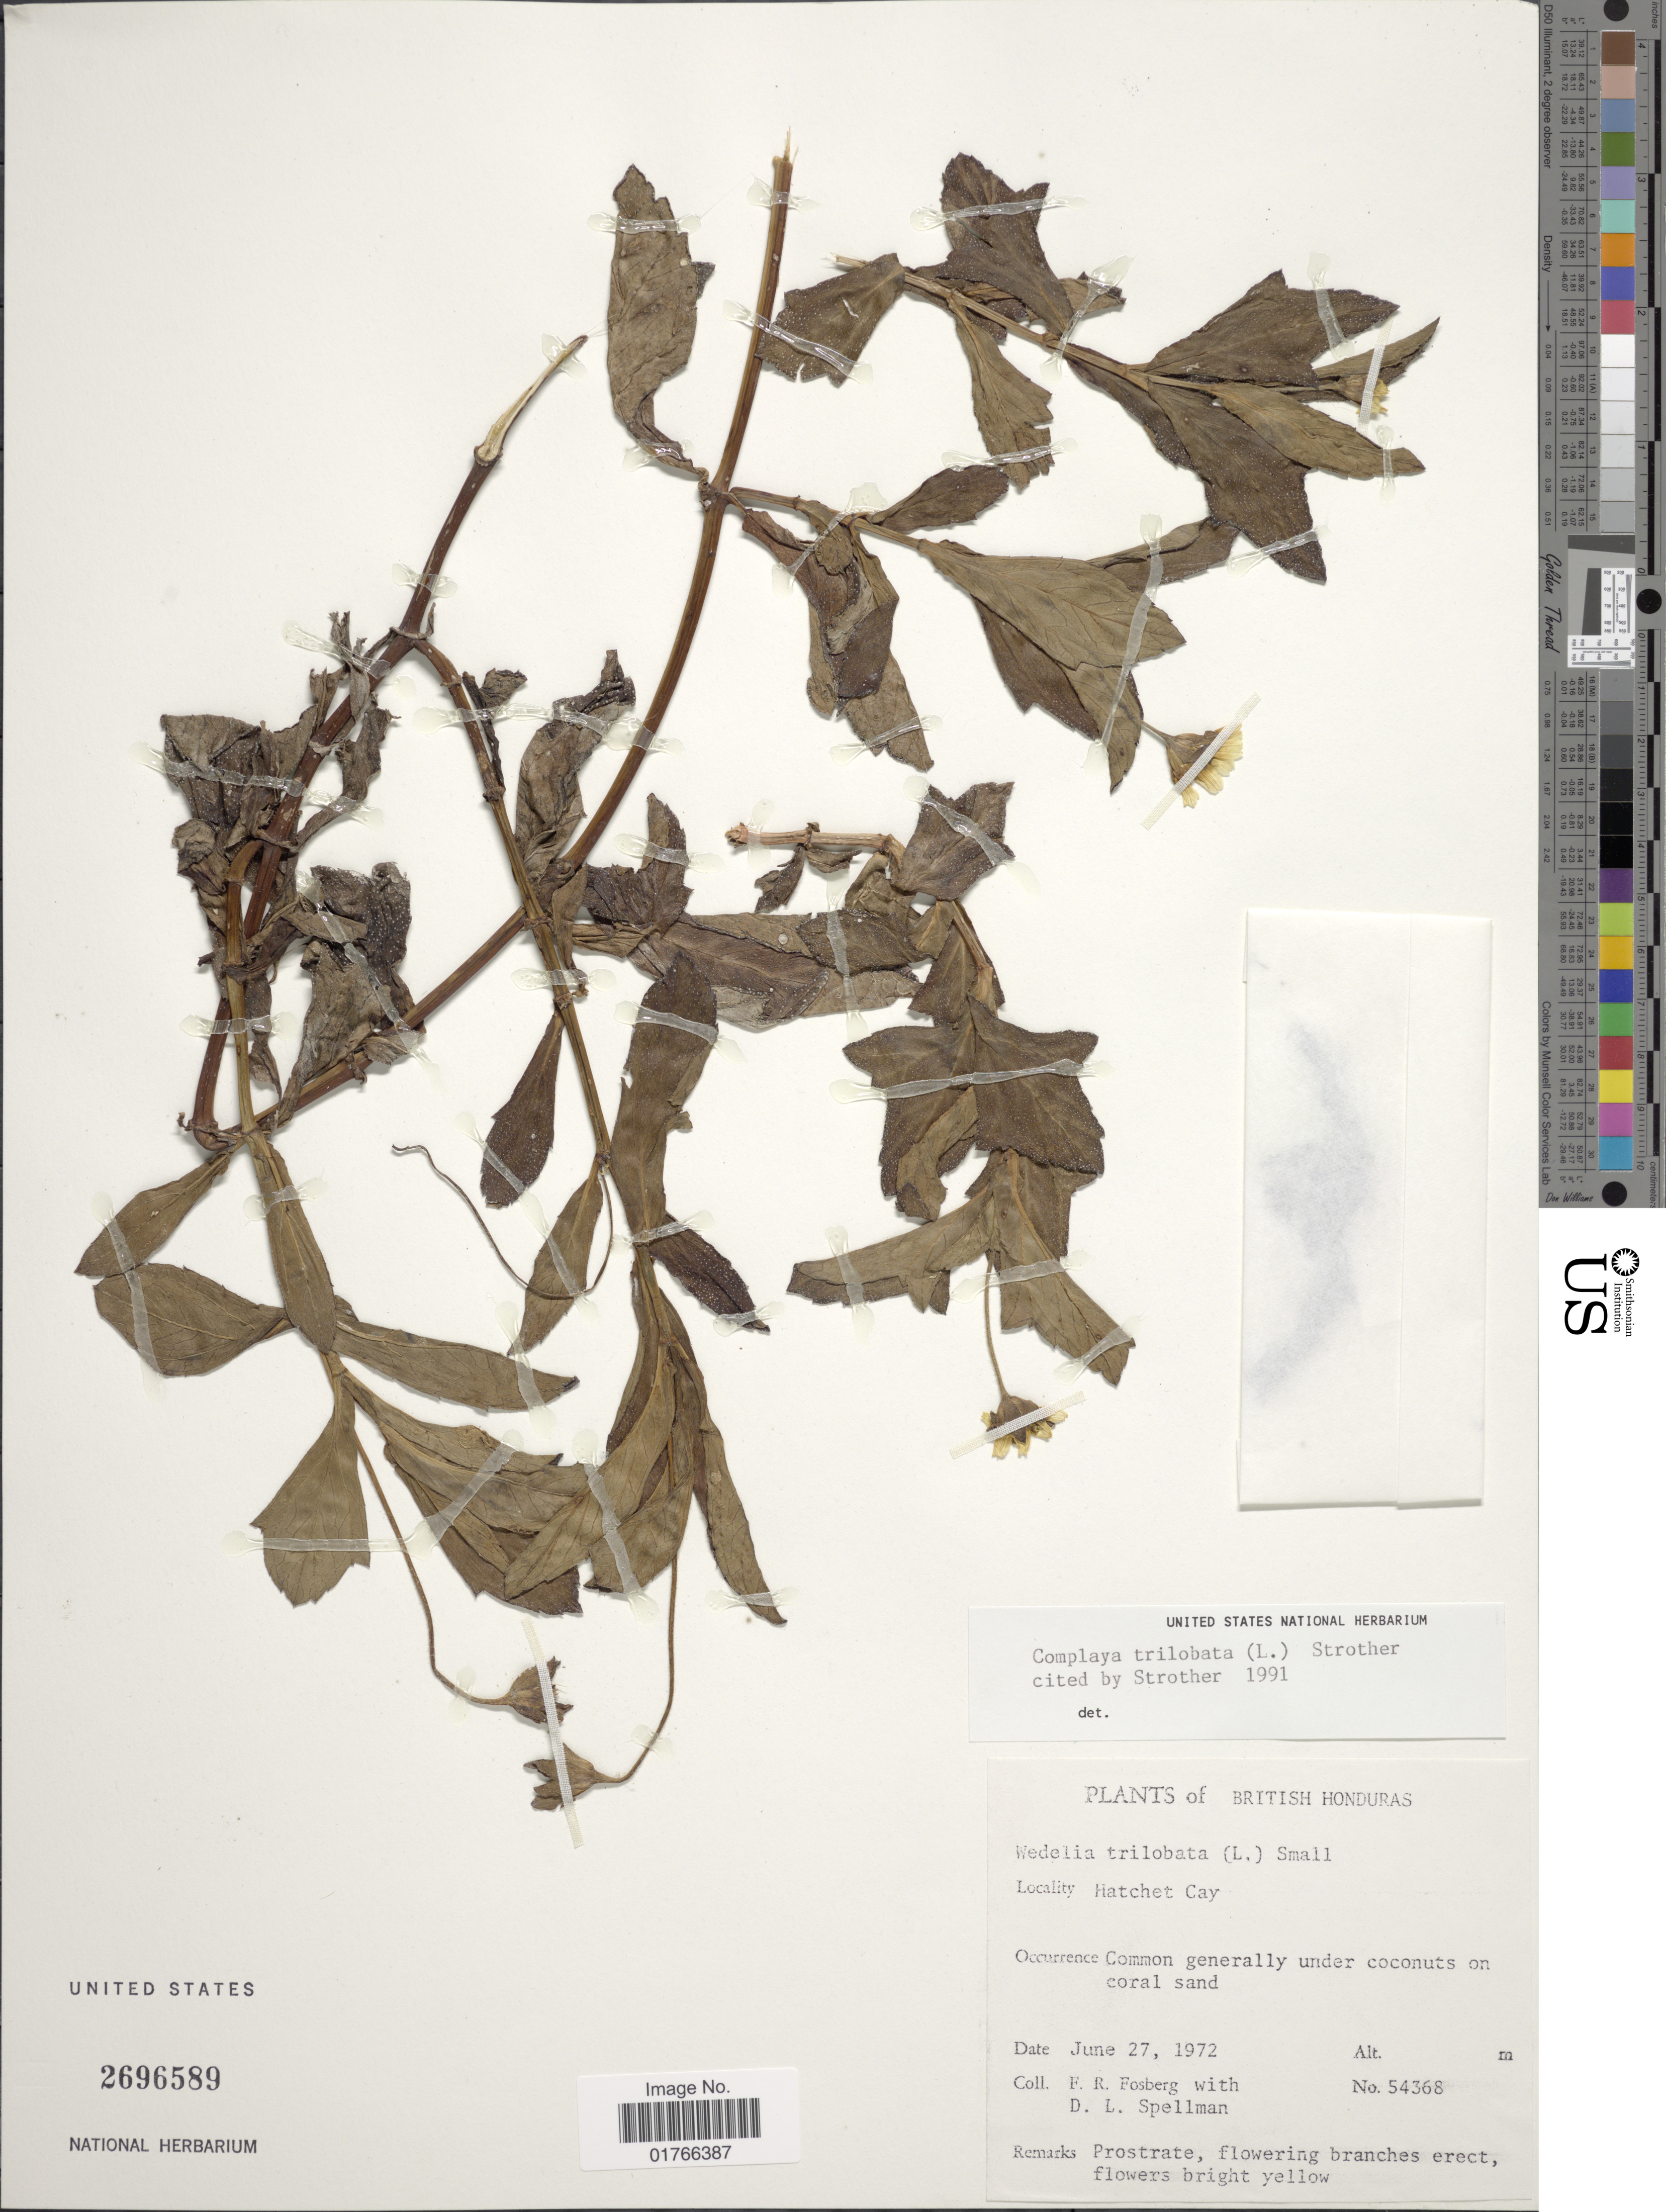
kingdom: Plantae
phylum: Tracheophyta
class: Magnoliopsida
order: Asterales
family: Asteraceae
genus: Sphagneticola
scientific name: Sphagneticola trilobata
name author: (L.) Pruski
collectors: F. R. Fosberg & D. L. Spellman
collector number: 54368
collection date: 1972-06-27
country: Belize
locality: British Honduras, Hatchet Cay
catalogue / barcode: US 2696589